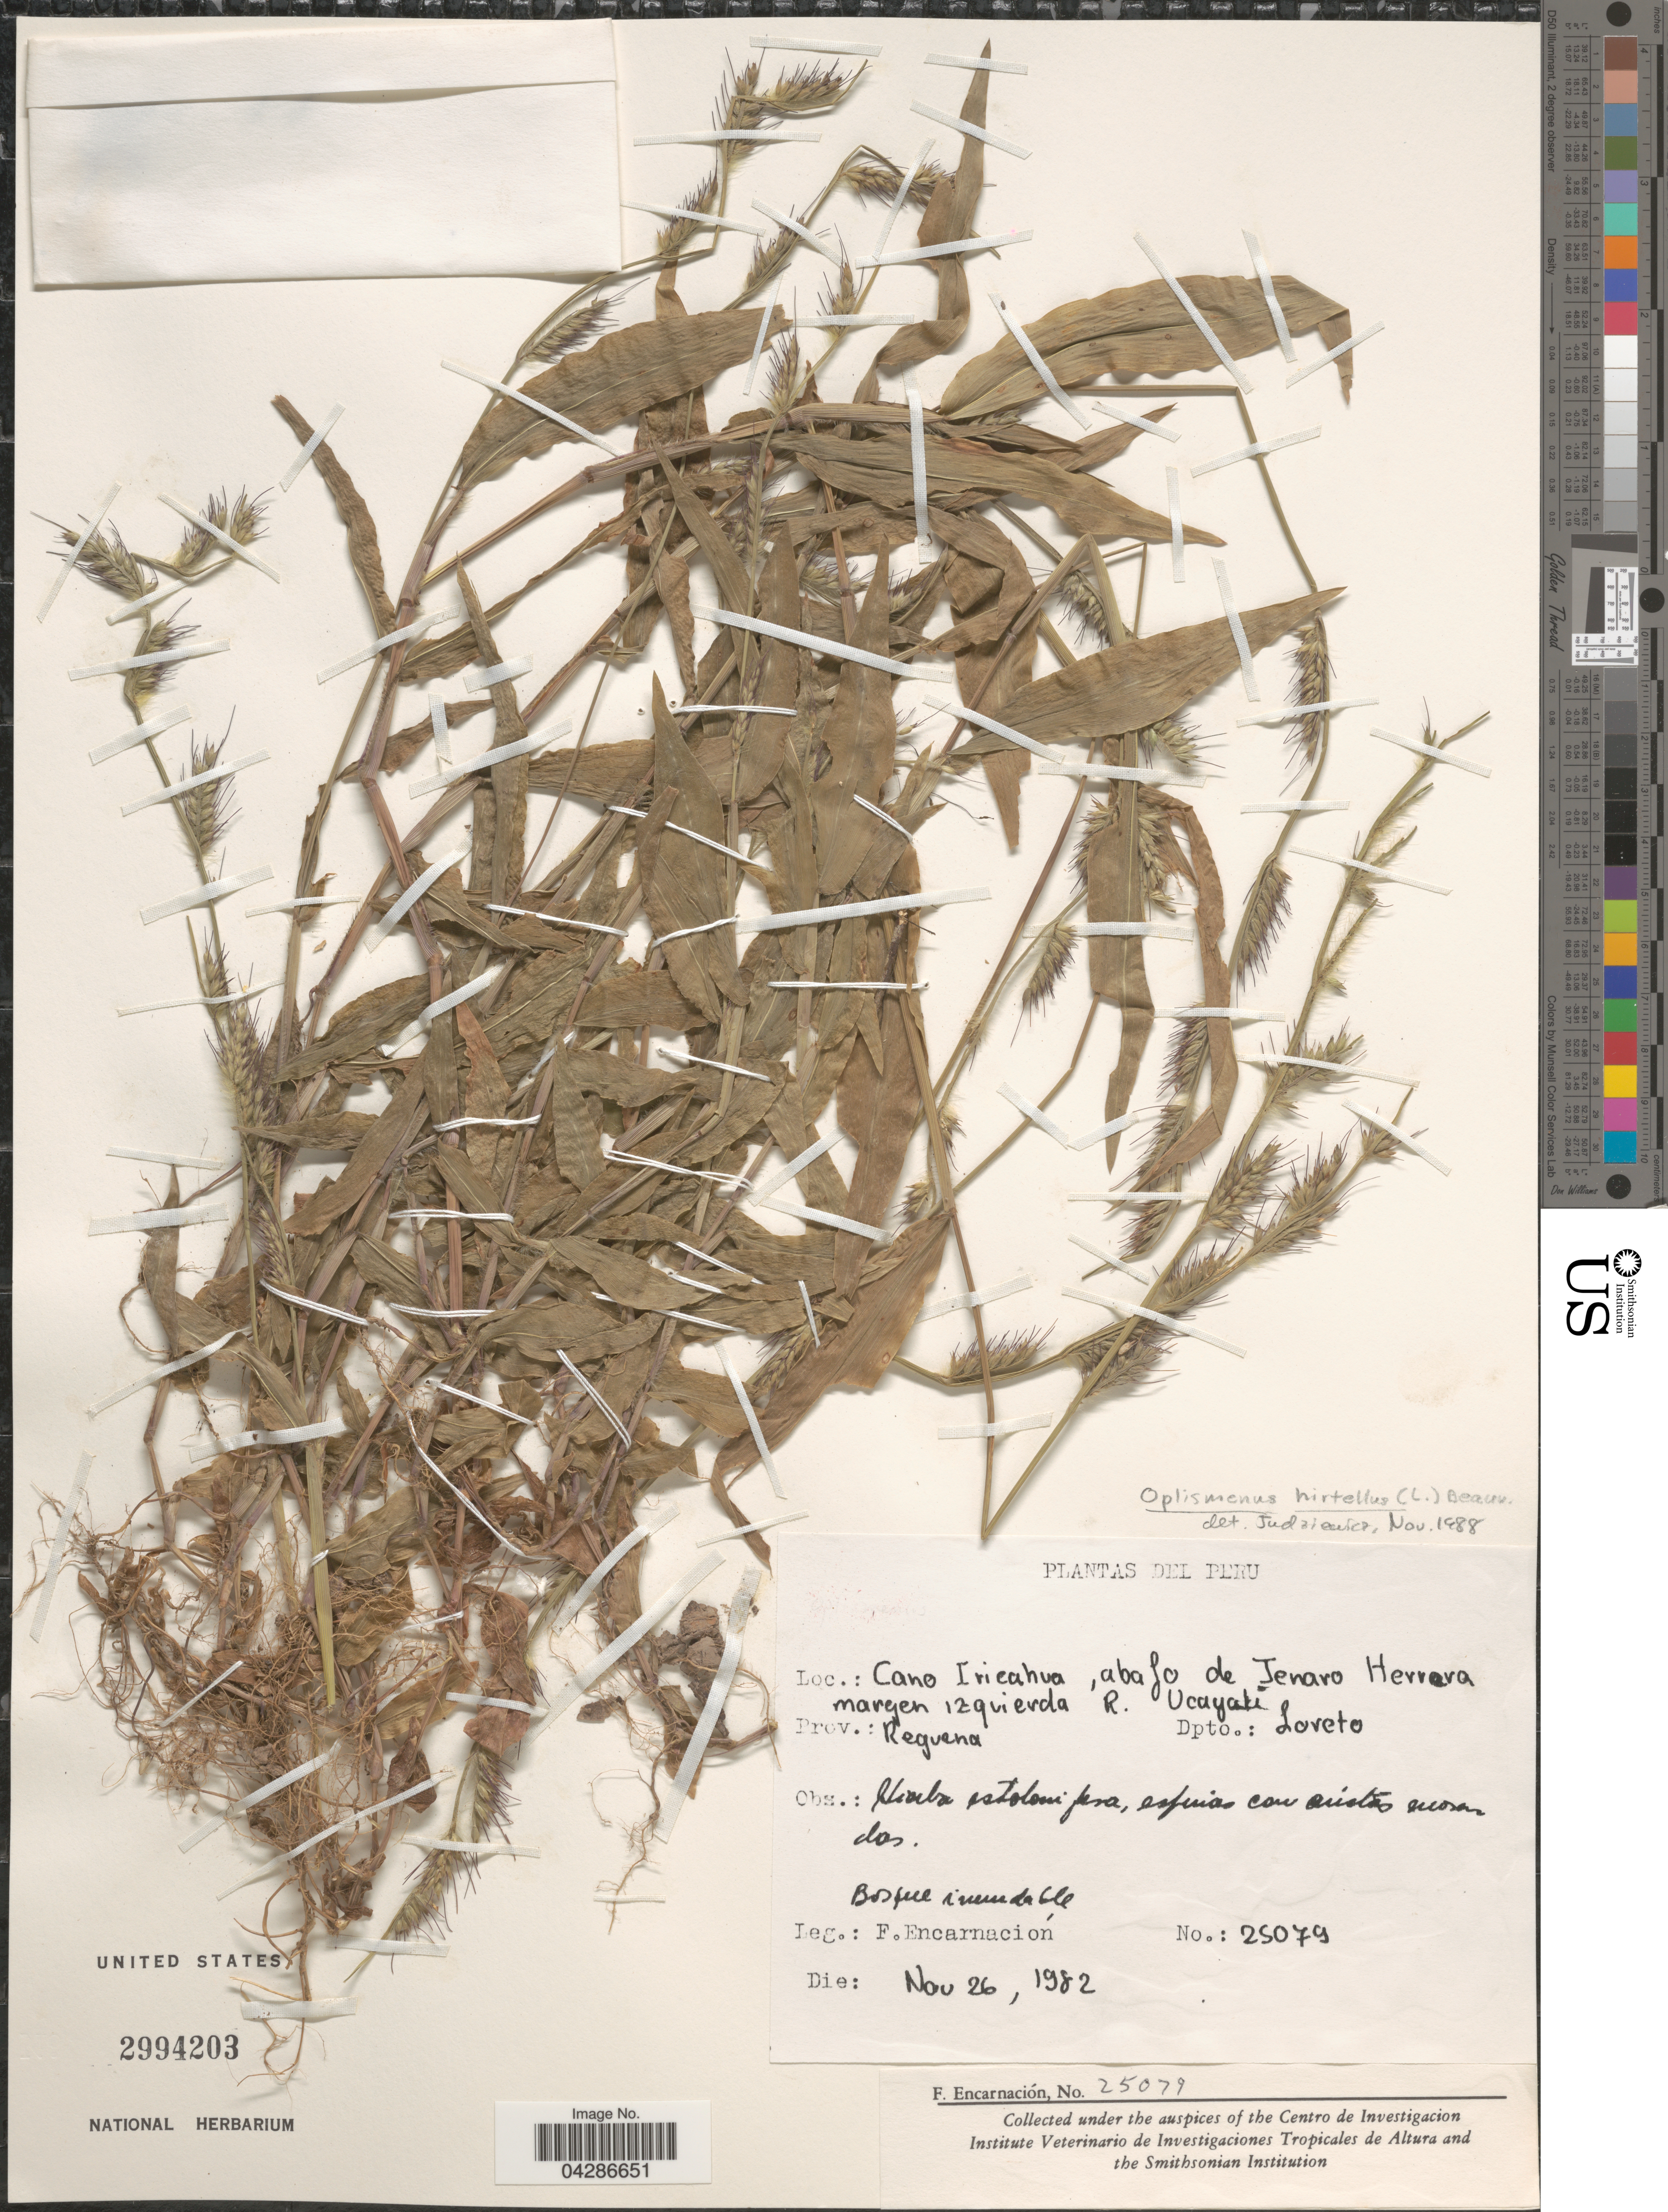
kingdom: Plantae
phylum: Tracheophyta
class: Liliopsida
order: Poales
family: Poaceae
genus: Oplismenus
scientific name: Oplismenus hirtellus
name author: (L.) P. Beauv.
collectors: F. Encarnación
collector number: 25079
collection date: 1982-11-26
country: Peru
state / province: Loreto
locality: Cano Iricahua, abajo de Ienaro Herrera margen Izquierda R. Ucayaté. Prov.: Reguena. Dpto.: Loreto.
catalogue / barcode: US 2994203